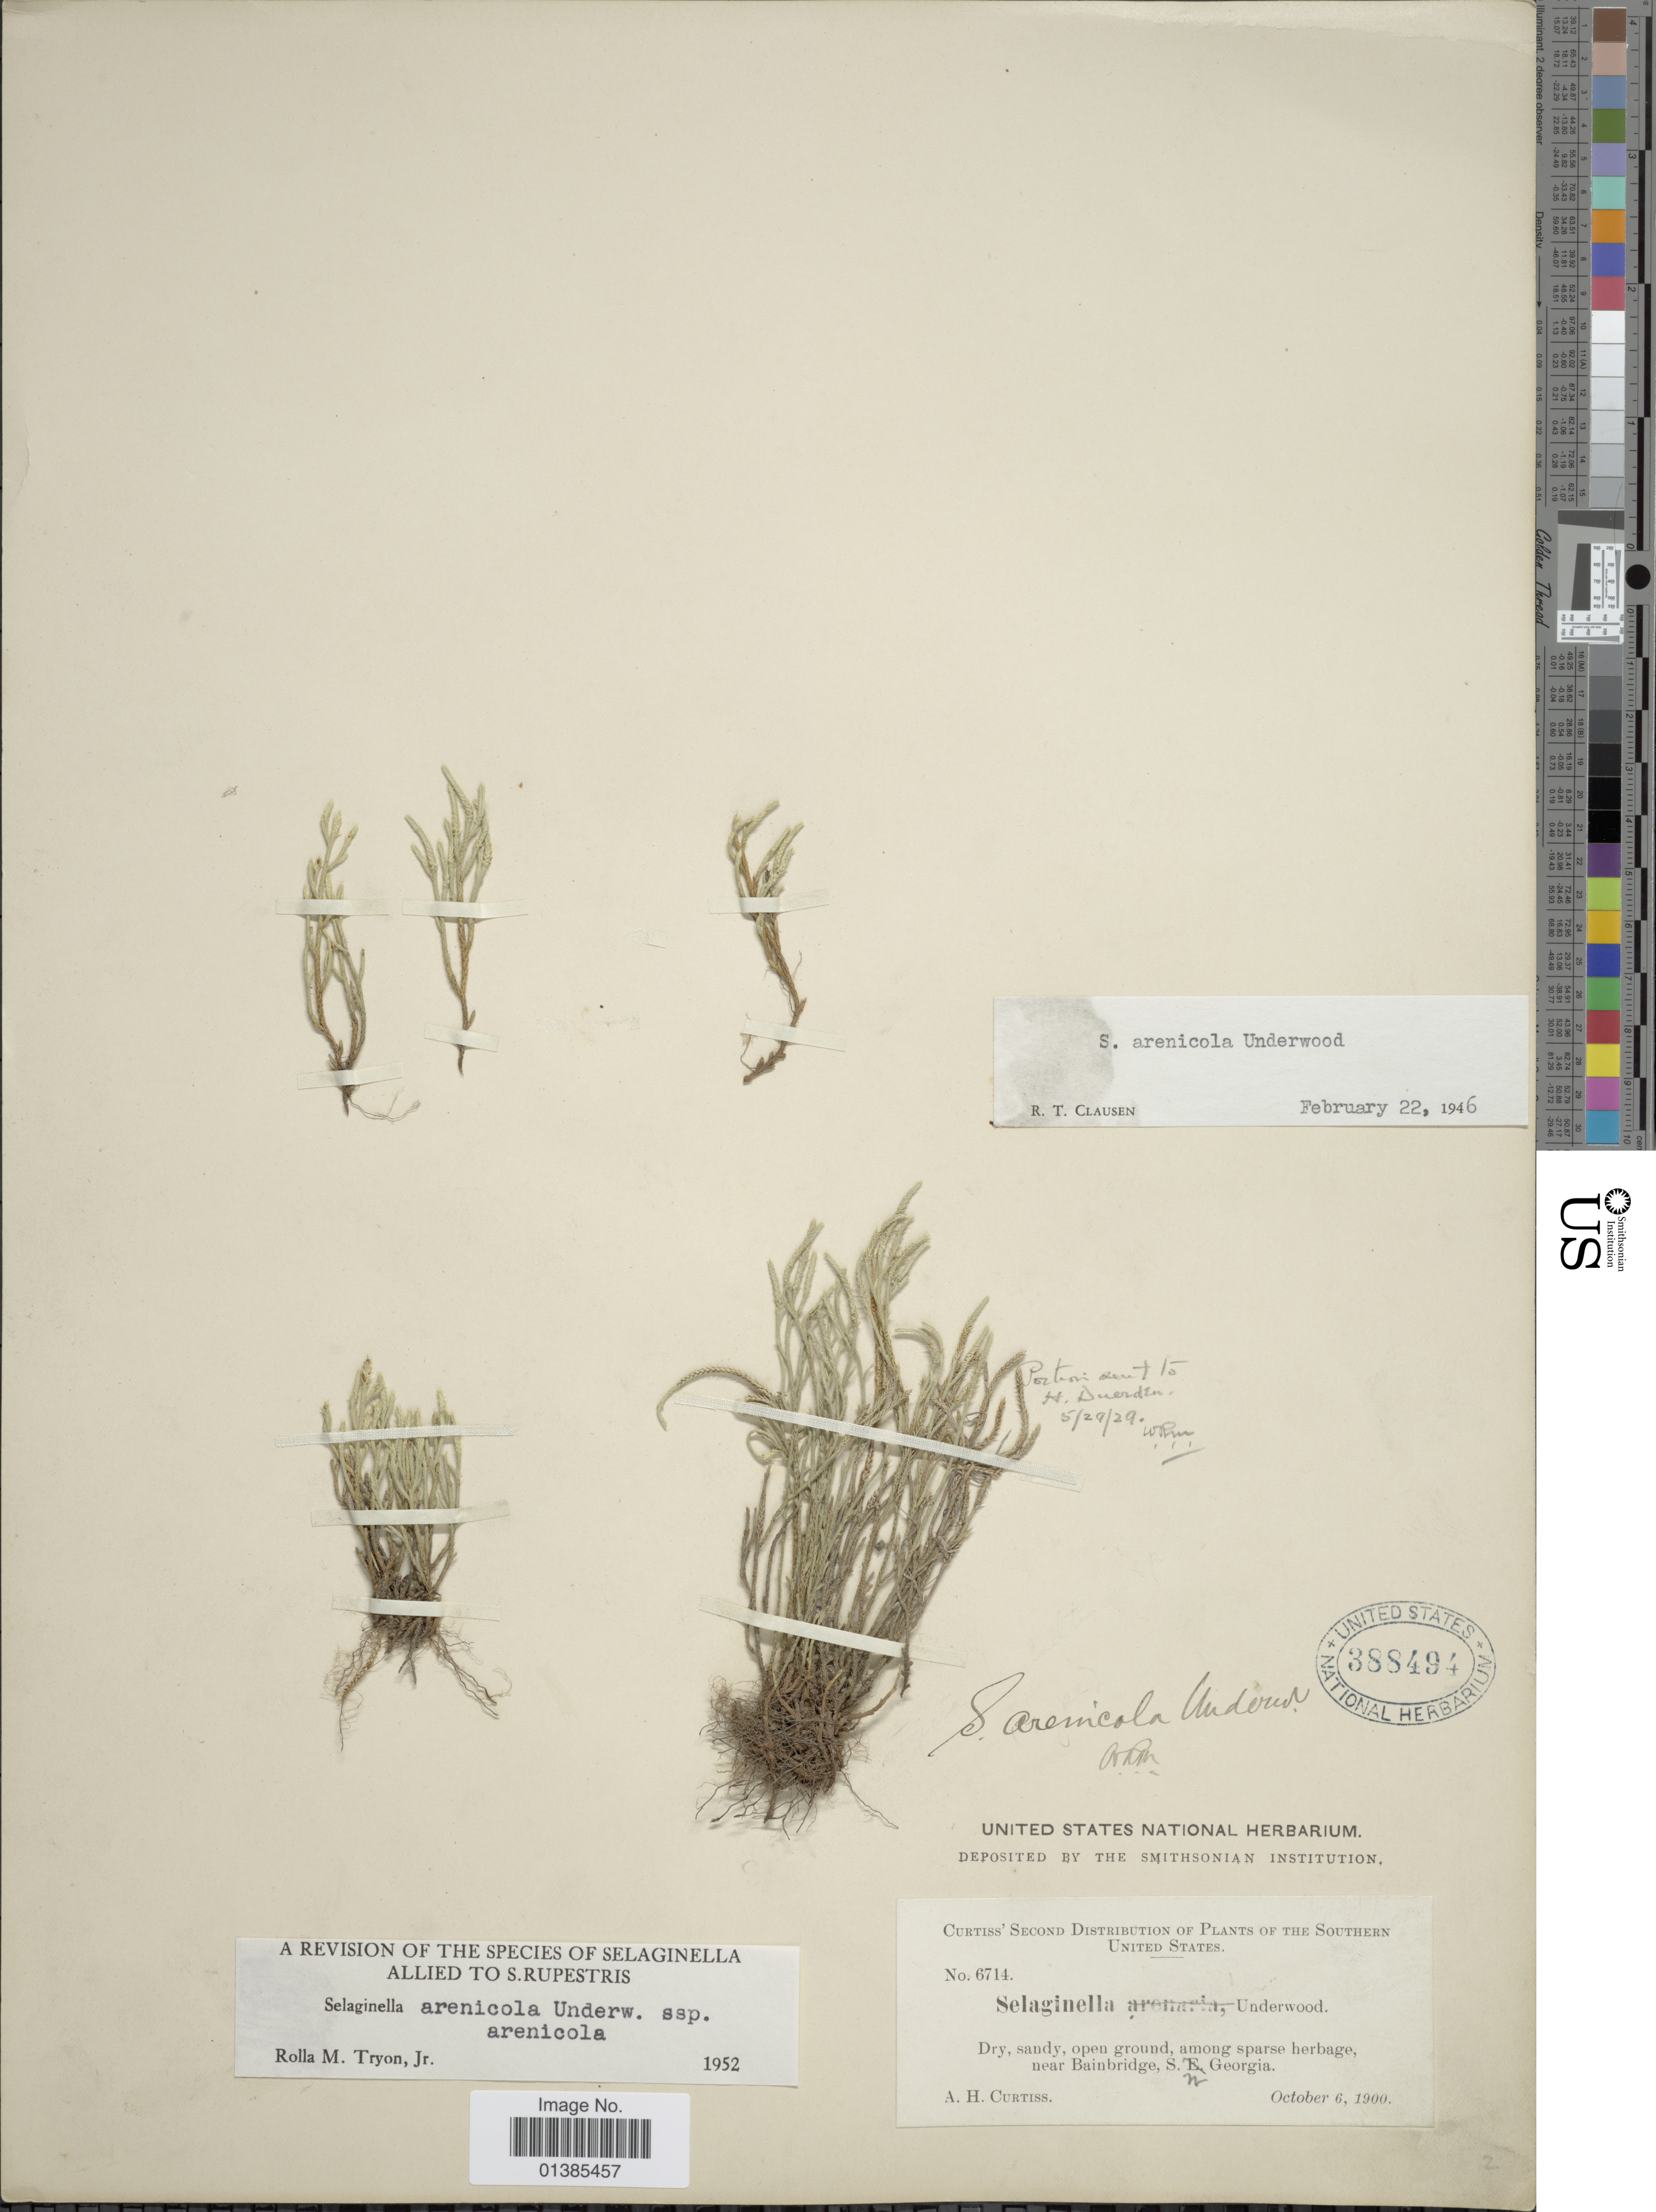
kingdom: Plantae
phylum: Tracheophyta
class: Lycopodiopsida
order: Selaginellales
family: Selaginellaceae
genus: Selaginella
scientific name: Selaginella arenicola subsp. arenicola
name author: Underw.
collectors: A. H. Curtiss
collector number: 6714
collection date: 1900-10-06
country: United States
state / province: Georgia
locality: Dry, sandy, open ground, among sparse herbage, near Bainbridge, S.W. Georgia.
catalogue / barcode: US 388494